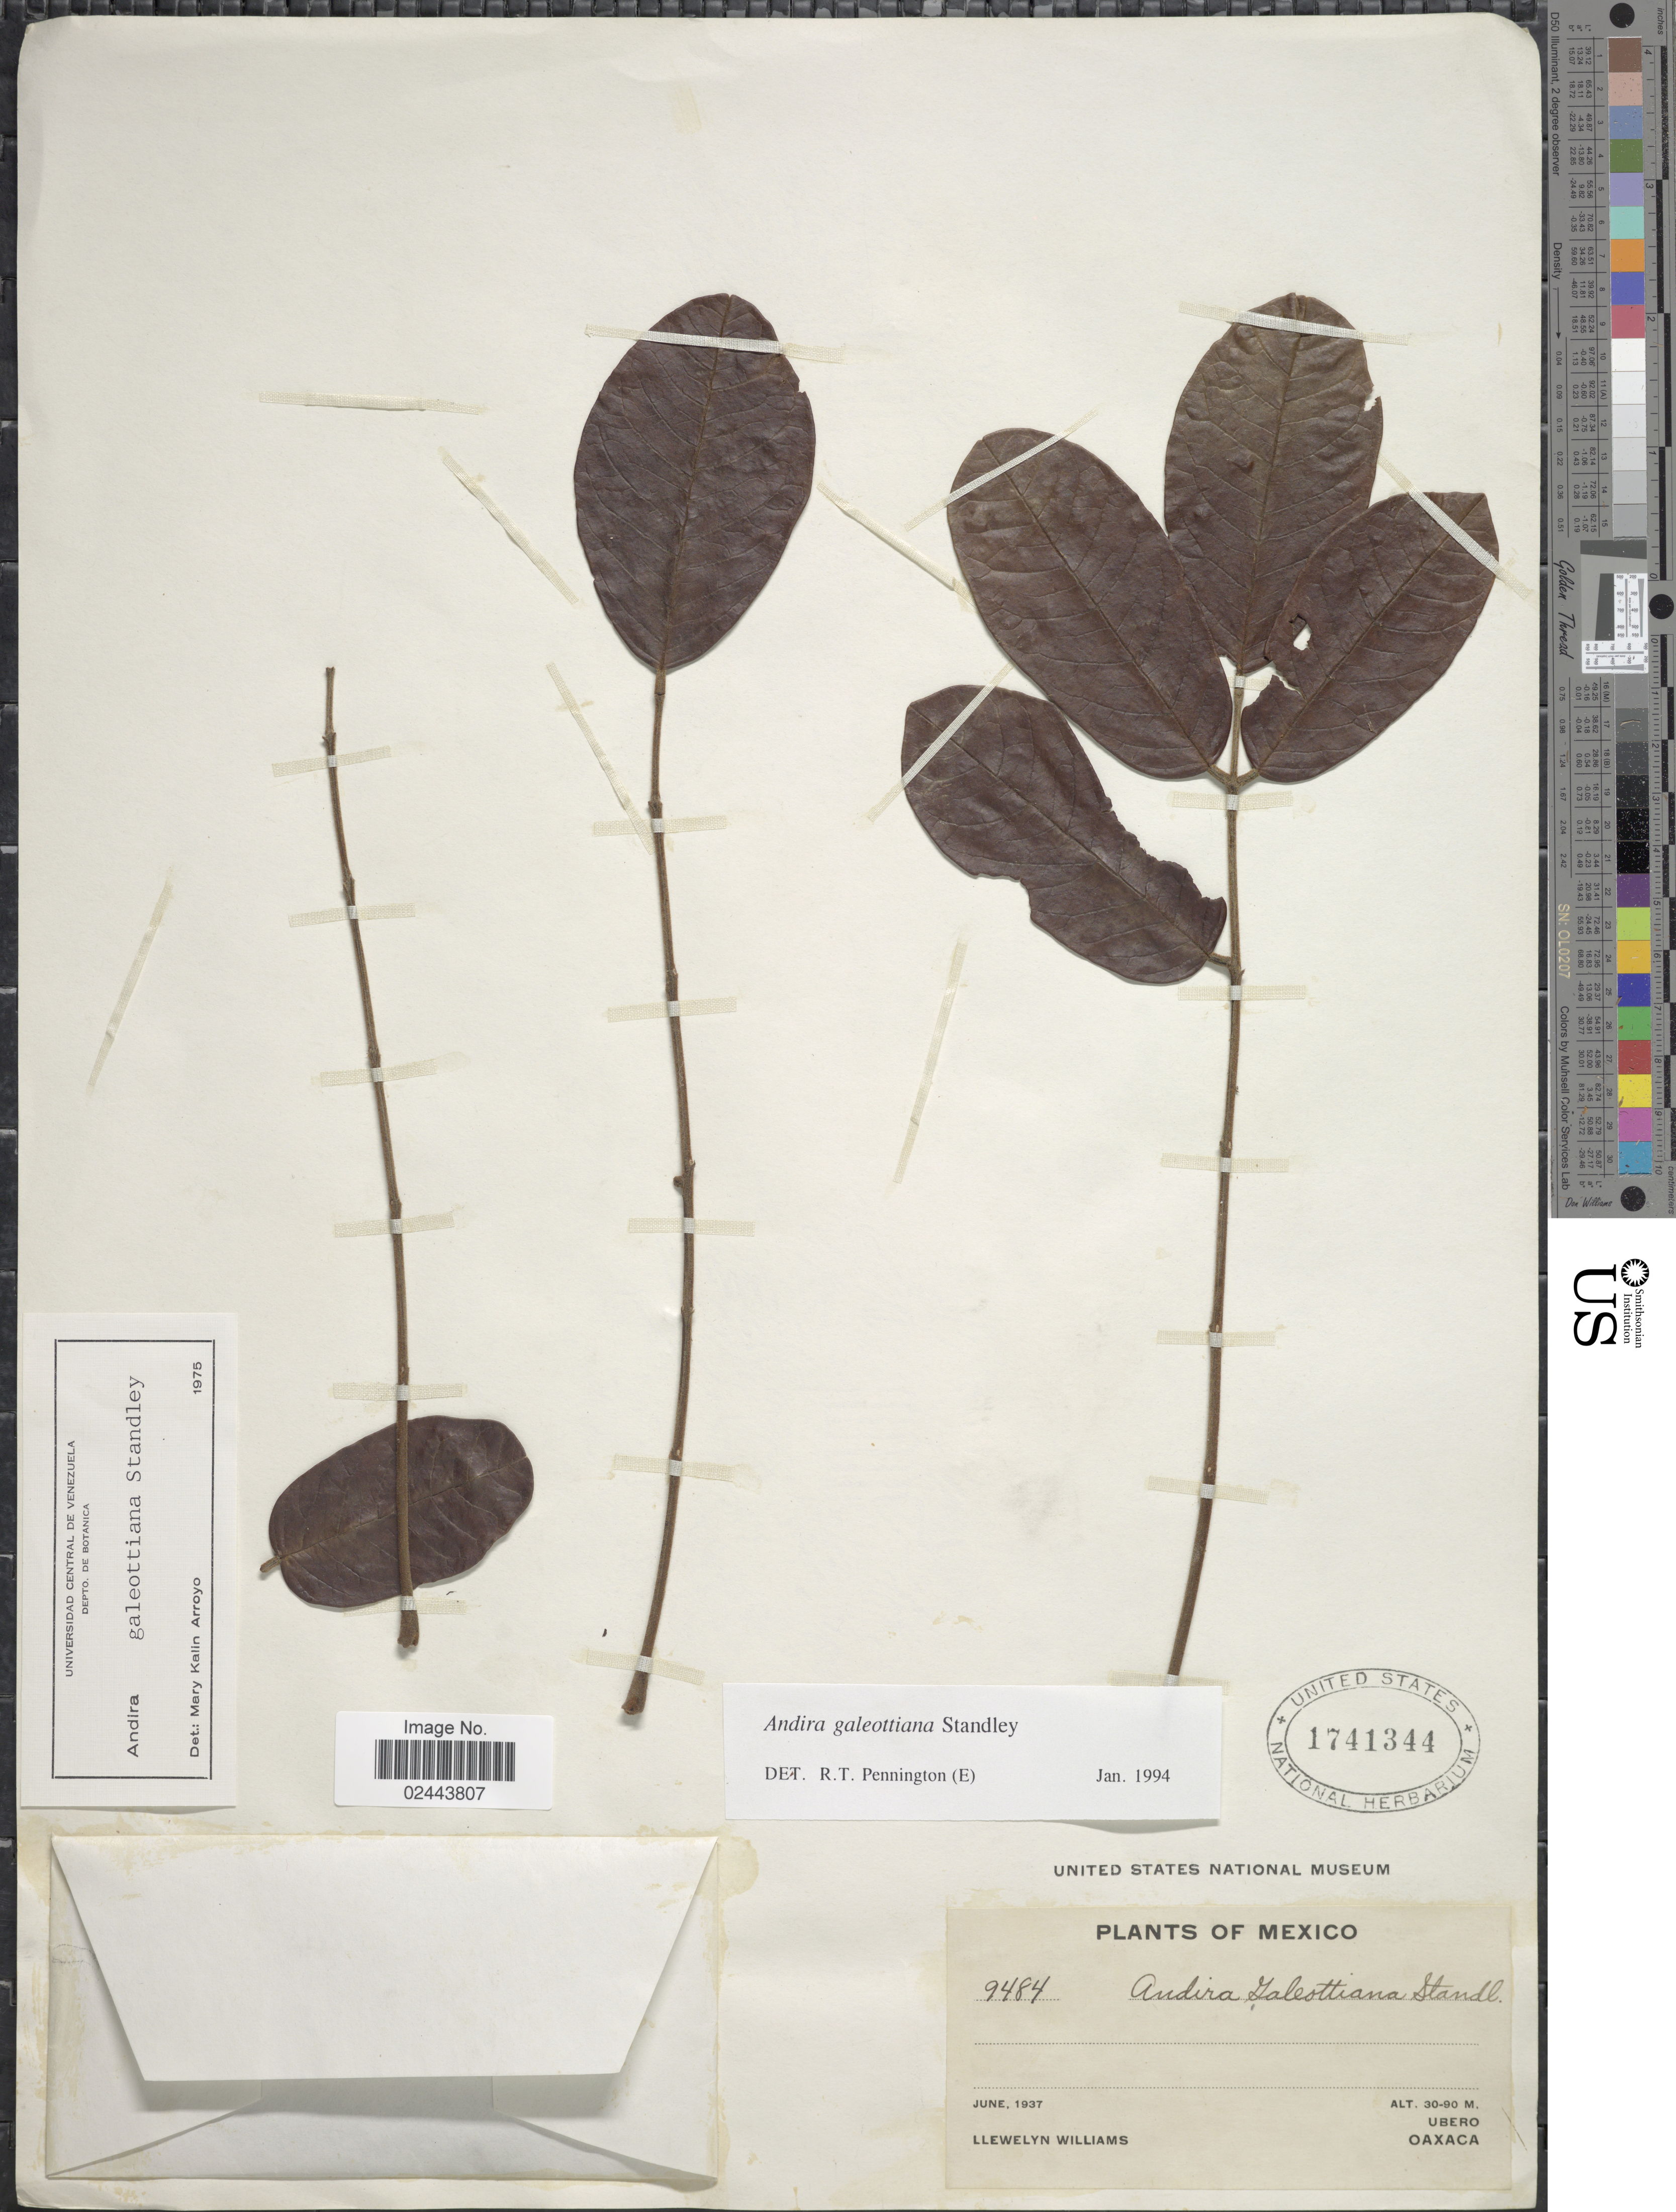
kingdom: Plantae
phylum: Tracheophyta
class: Magnoliopsida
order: Fabales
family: Fabaceae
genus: Andira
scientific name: Andira galeottiana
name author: Standl.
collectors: Ll. Williams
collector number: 9484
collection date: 1937-06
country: Mexico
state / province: Oaxaca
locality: Ubero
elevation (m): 30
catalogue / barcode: US 1741344